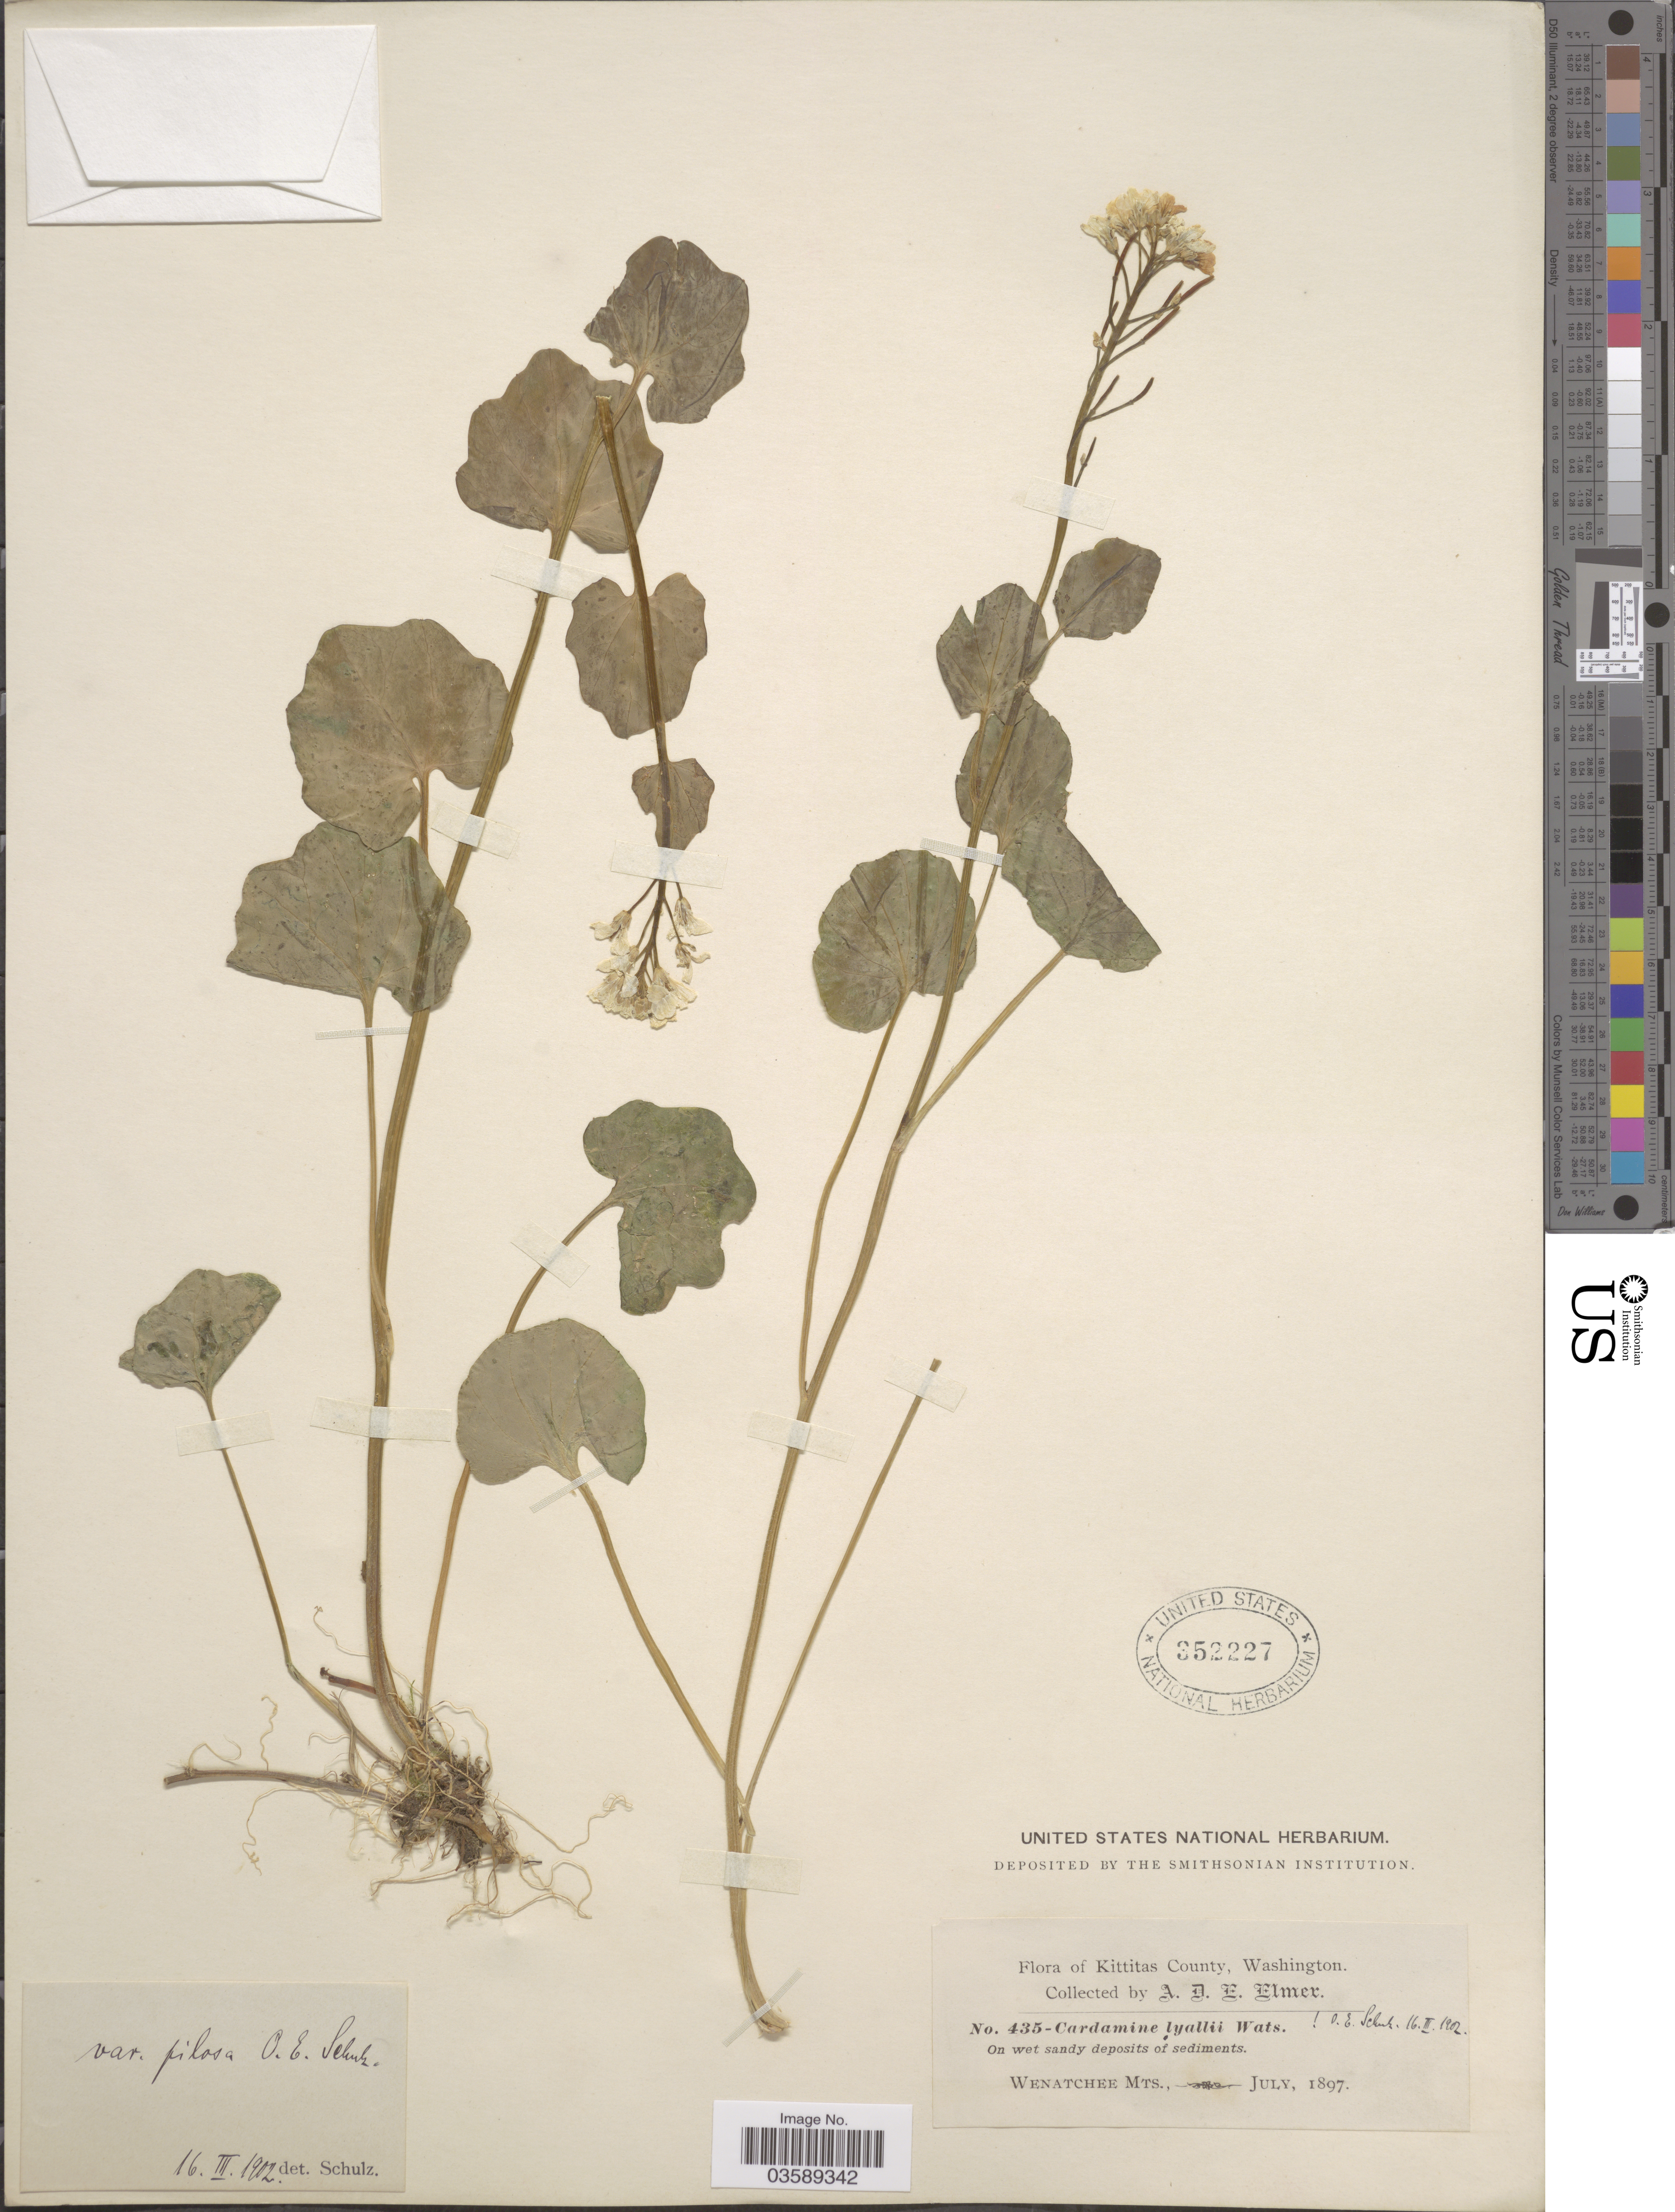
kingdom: Plantae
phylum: Tracheophyta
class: Magnoliopsida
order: Brassicales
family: Brassicaceae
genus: Cardamine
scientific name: Cardamine lyallii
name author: S. Watson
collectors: A. D. E. Elmer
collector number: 435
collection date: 1897-07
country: United States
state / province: Washington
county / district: Kittitas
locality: Kittitas County. Wenatchee Mts.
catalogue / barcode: US 352227